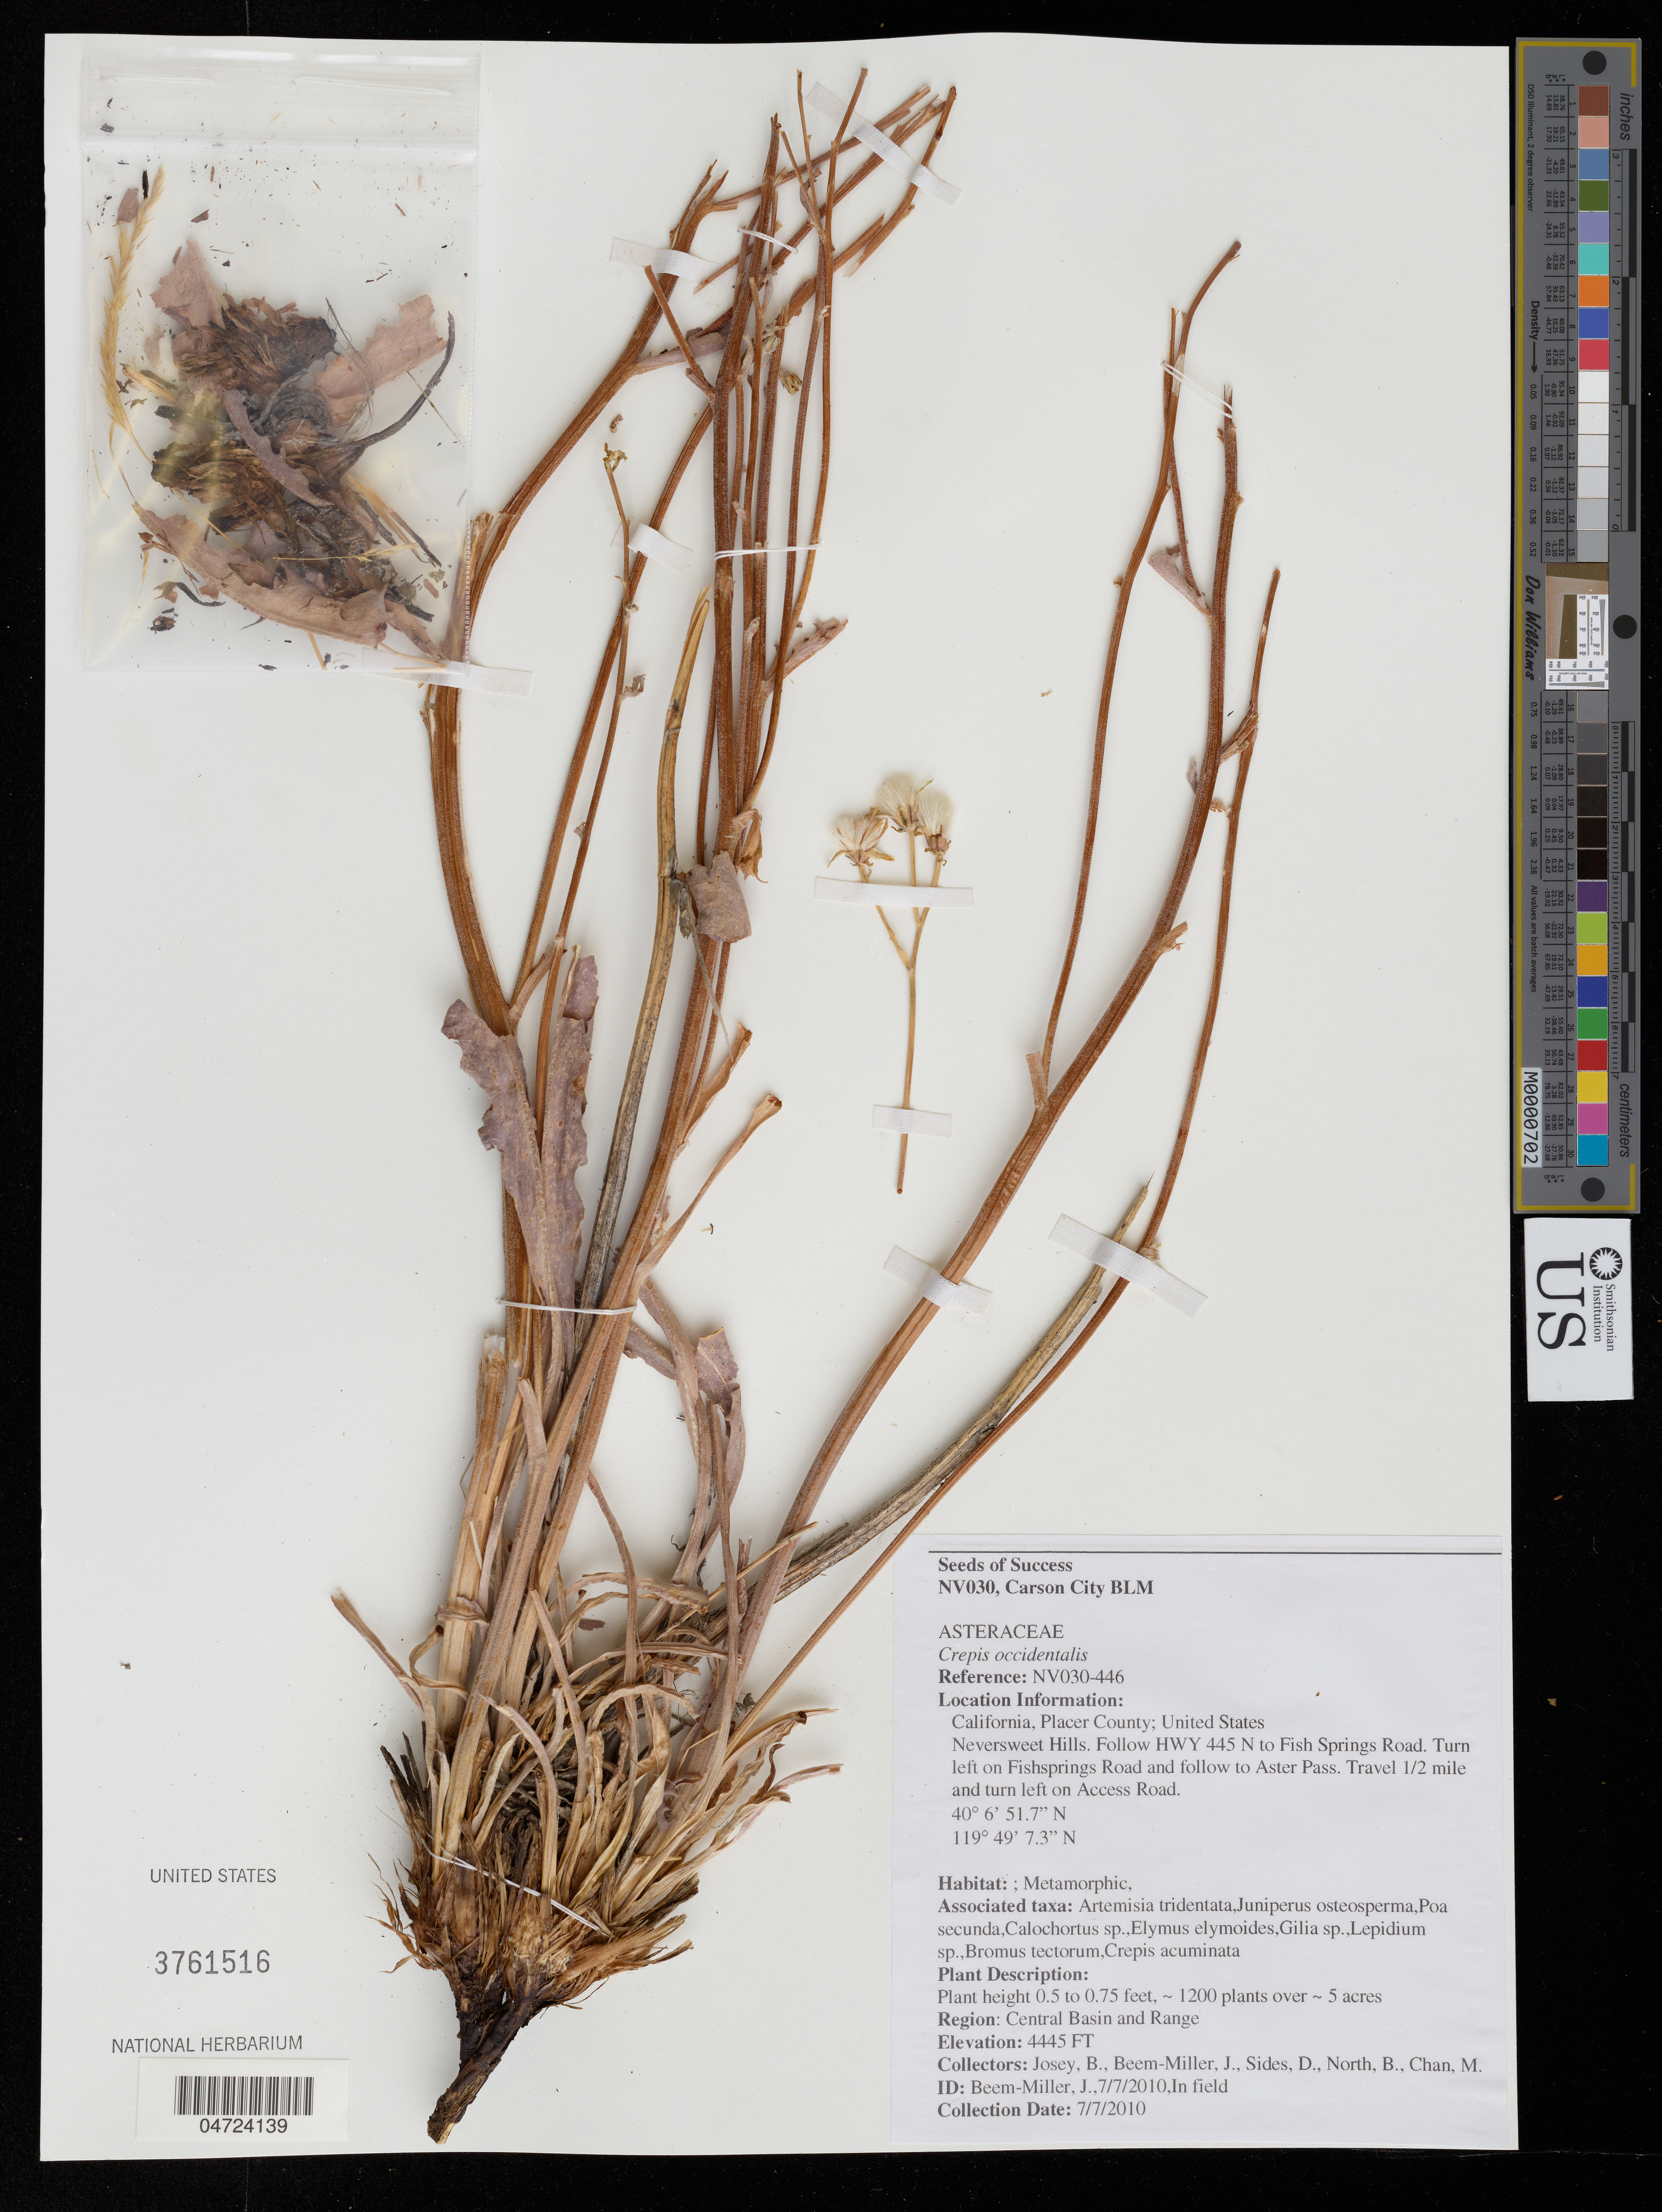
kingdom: Plantae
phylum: Tracheophyta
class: Magnoliopsida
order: Asterales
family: Asteraceae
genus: Crepis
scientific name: Crepis occidentalis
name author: Nutt.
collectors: B. Josey, J. Beam-Miller, D. Sides, B. North & M. Chan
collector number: NV030-446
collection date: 2010-07-07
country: United States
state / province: California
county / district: Placer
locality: Placer County. Neversweet Hills. Follow HWY 445 N to Fish Springs Road. Turn left on Fishsprings Road and follow to Aster Pass. Travel 1/2 mile and turn left on Access Road. Region: Central Basin and Range.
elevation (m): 1355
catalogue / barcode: US 3761516